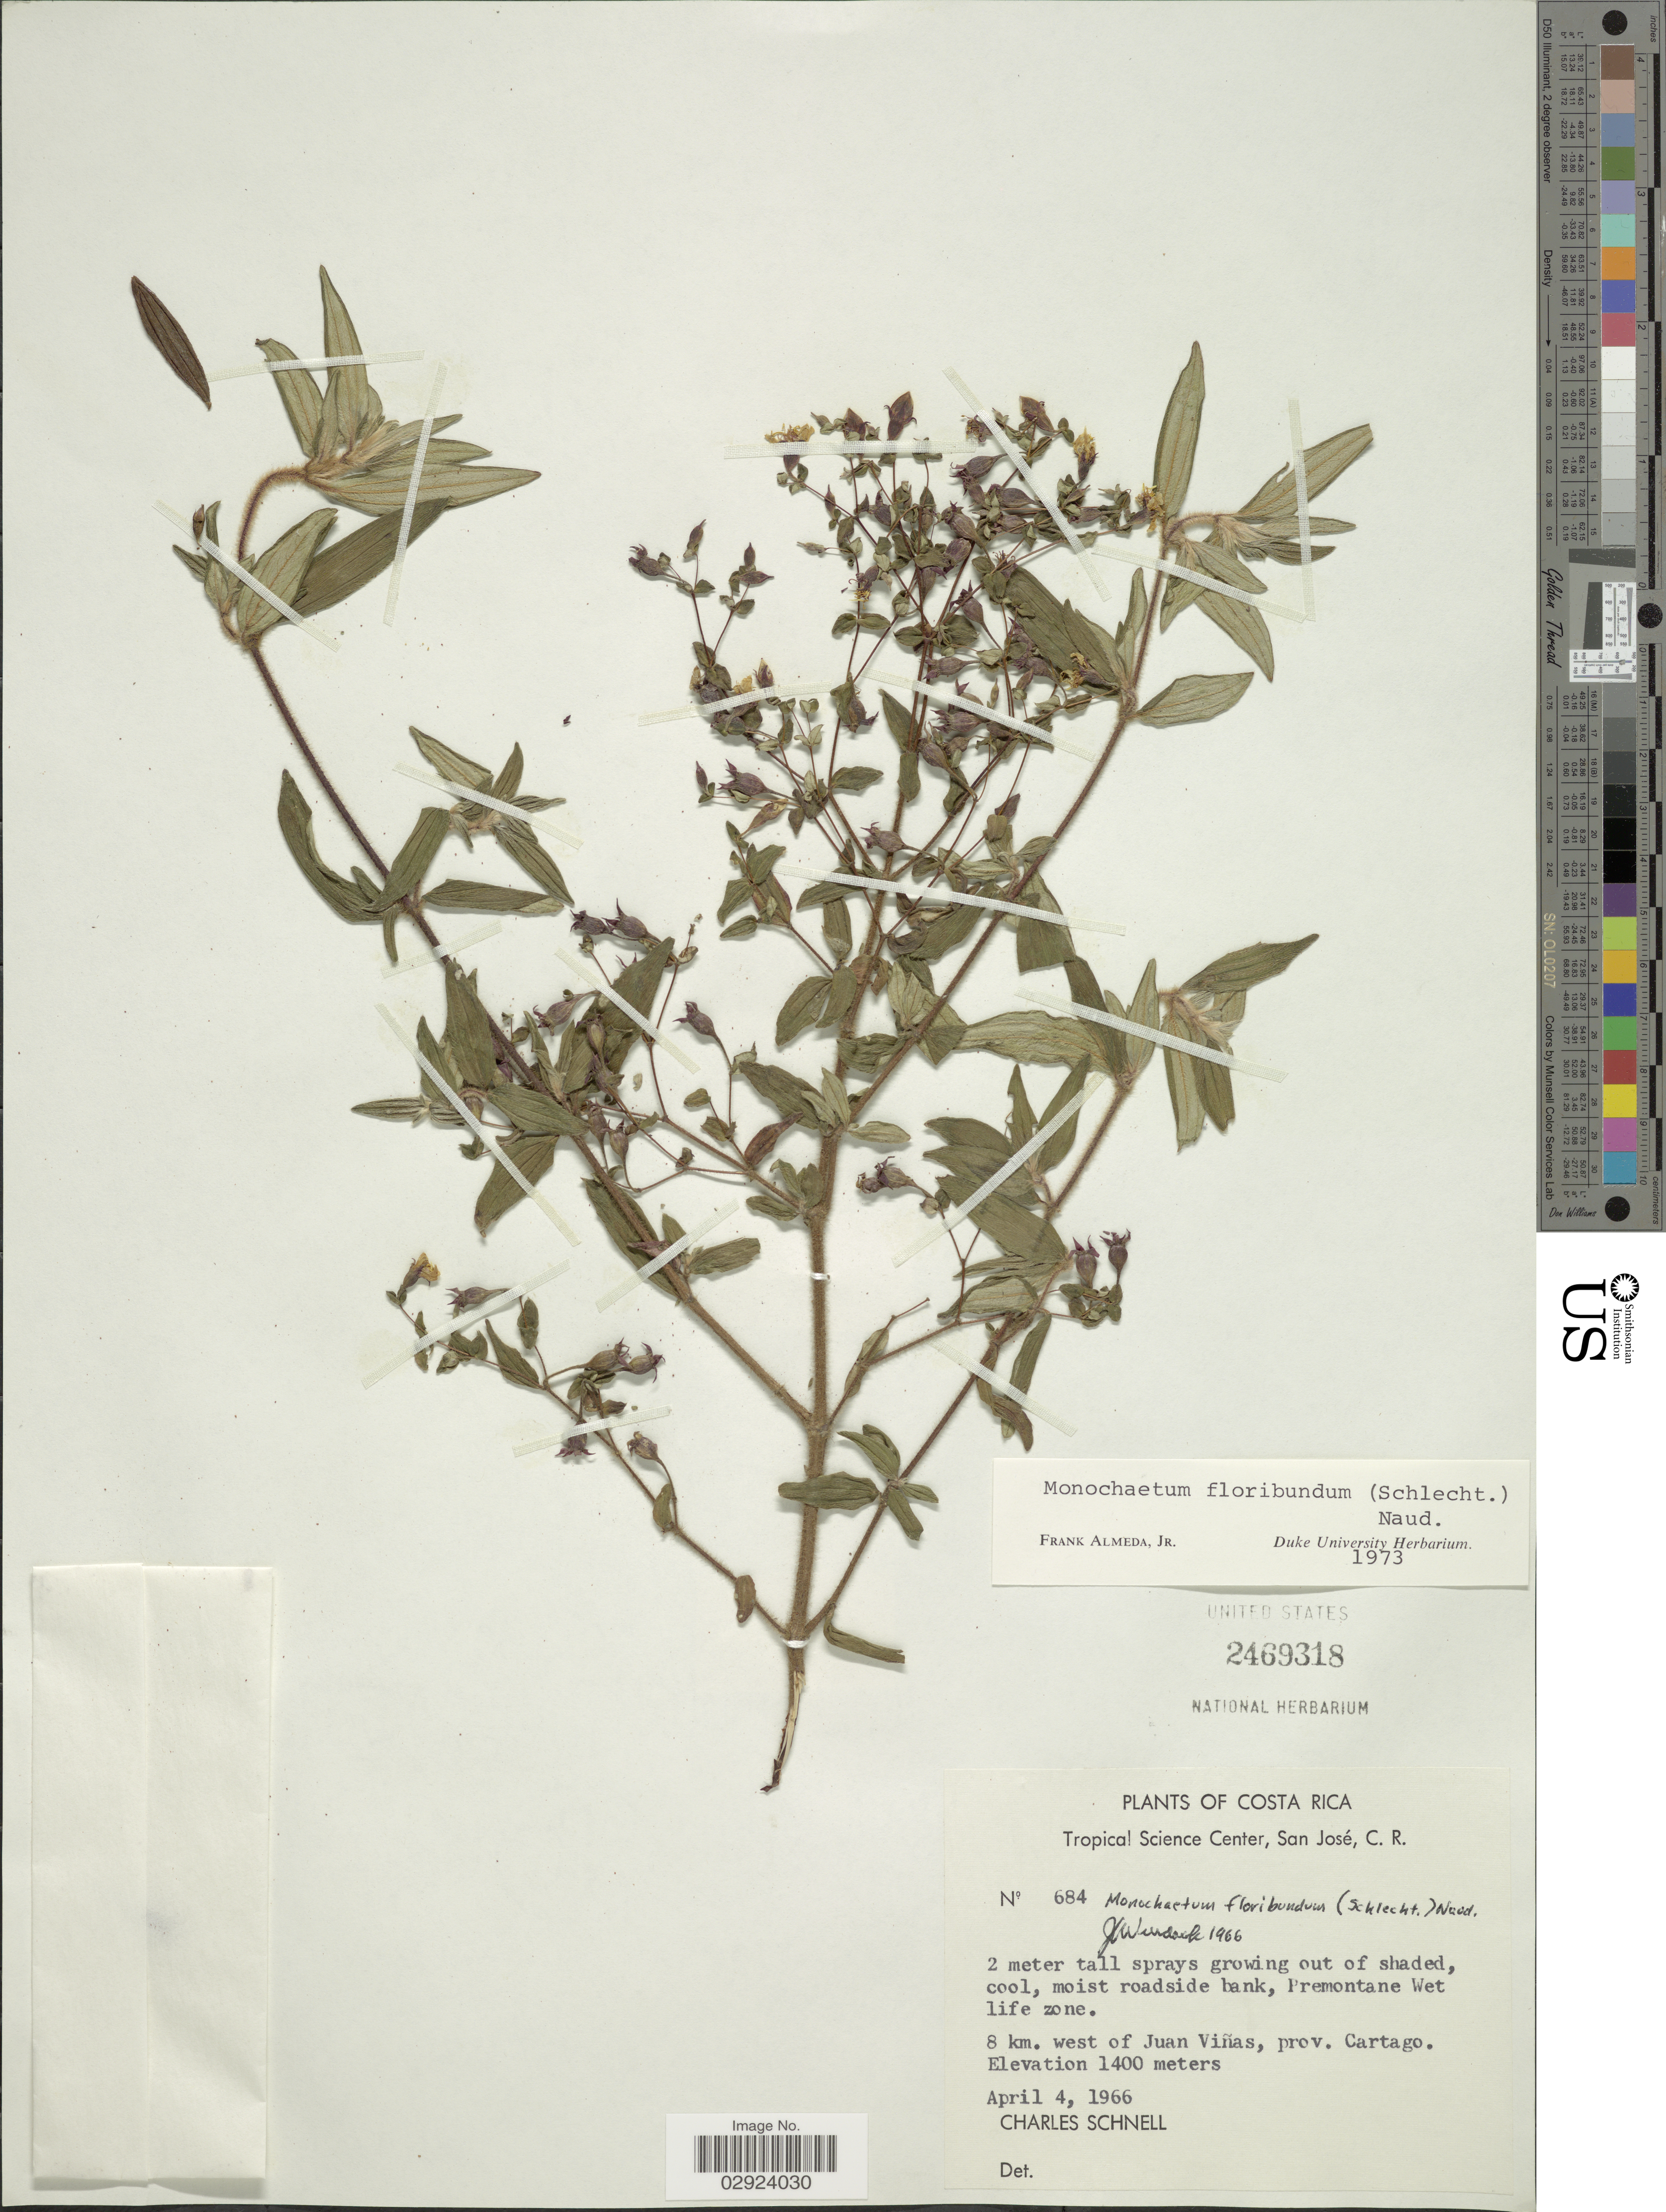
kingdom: Plantae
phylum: Tracheophyta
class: Magnoliopsida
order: Myrtales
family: Melastomataceae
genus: Monochaetum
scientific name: Monochaetum floribundum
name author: (Schltdl.) Naudin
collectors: C. Schnell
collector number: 684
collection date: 1966-04-04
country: Costa Rica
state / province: Cartago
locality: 8 km. west of San Juan Viñas.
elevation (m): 1400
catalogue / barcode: US 2469318